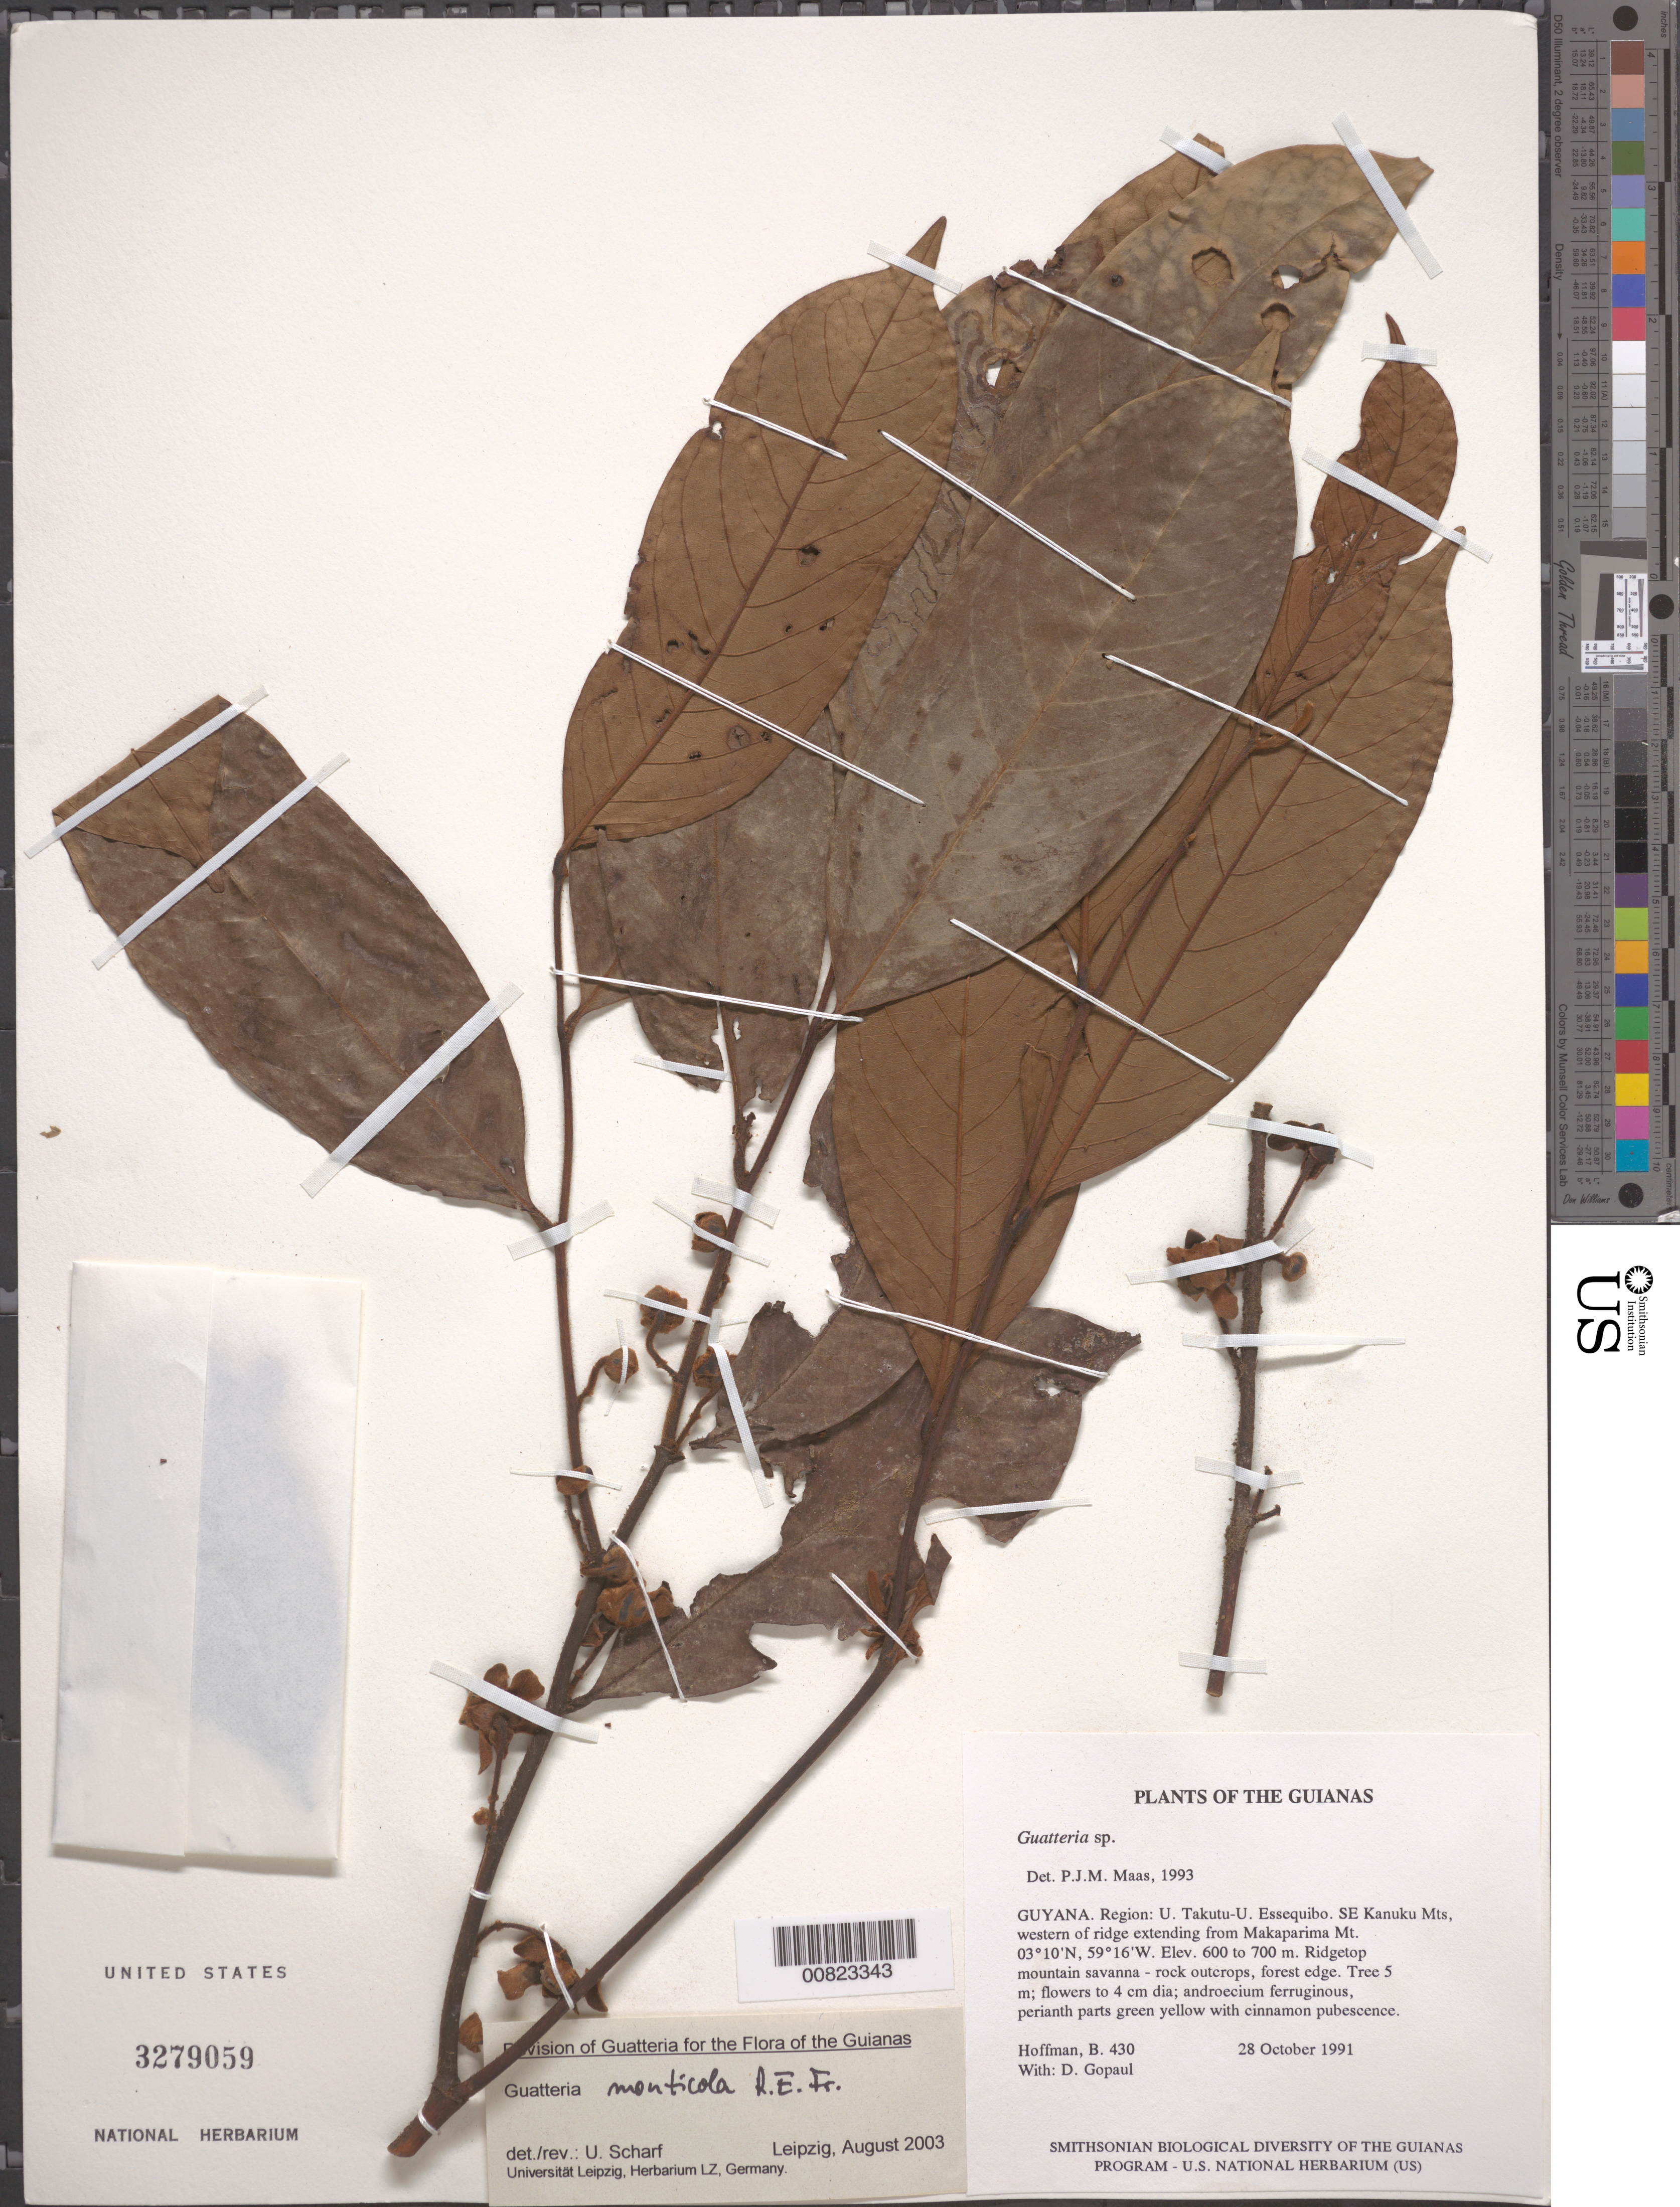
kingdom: Plantae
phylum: Tracheophyta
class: Magnoliopsida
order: Magnoliales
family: Annonaceae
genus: Guatteria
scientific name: Guatteria monticola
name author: R.E. Fr.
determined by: Scharf, U.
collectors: B. Hoffman & D. Gopaul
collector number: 430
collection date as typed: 28 October 1991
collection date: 1991-10-28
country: Guyana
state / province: U. Takutu-U. Essequibo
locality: SE Kanuku Mts; western end of ridge extending from Makaparima Mountain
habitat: Ridgetop mountain savanna - rock outcrops, forest edge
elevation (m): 600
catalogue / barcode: US 3279059